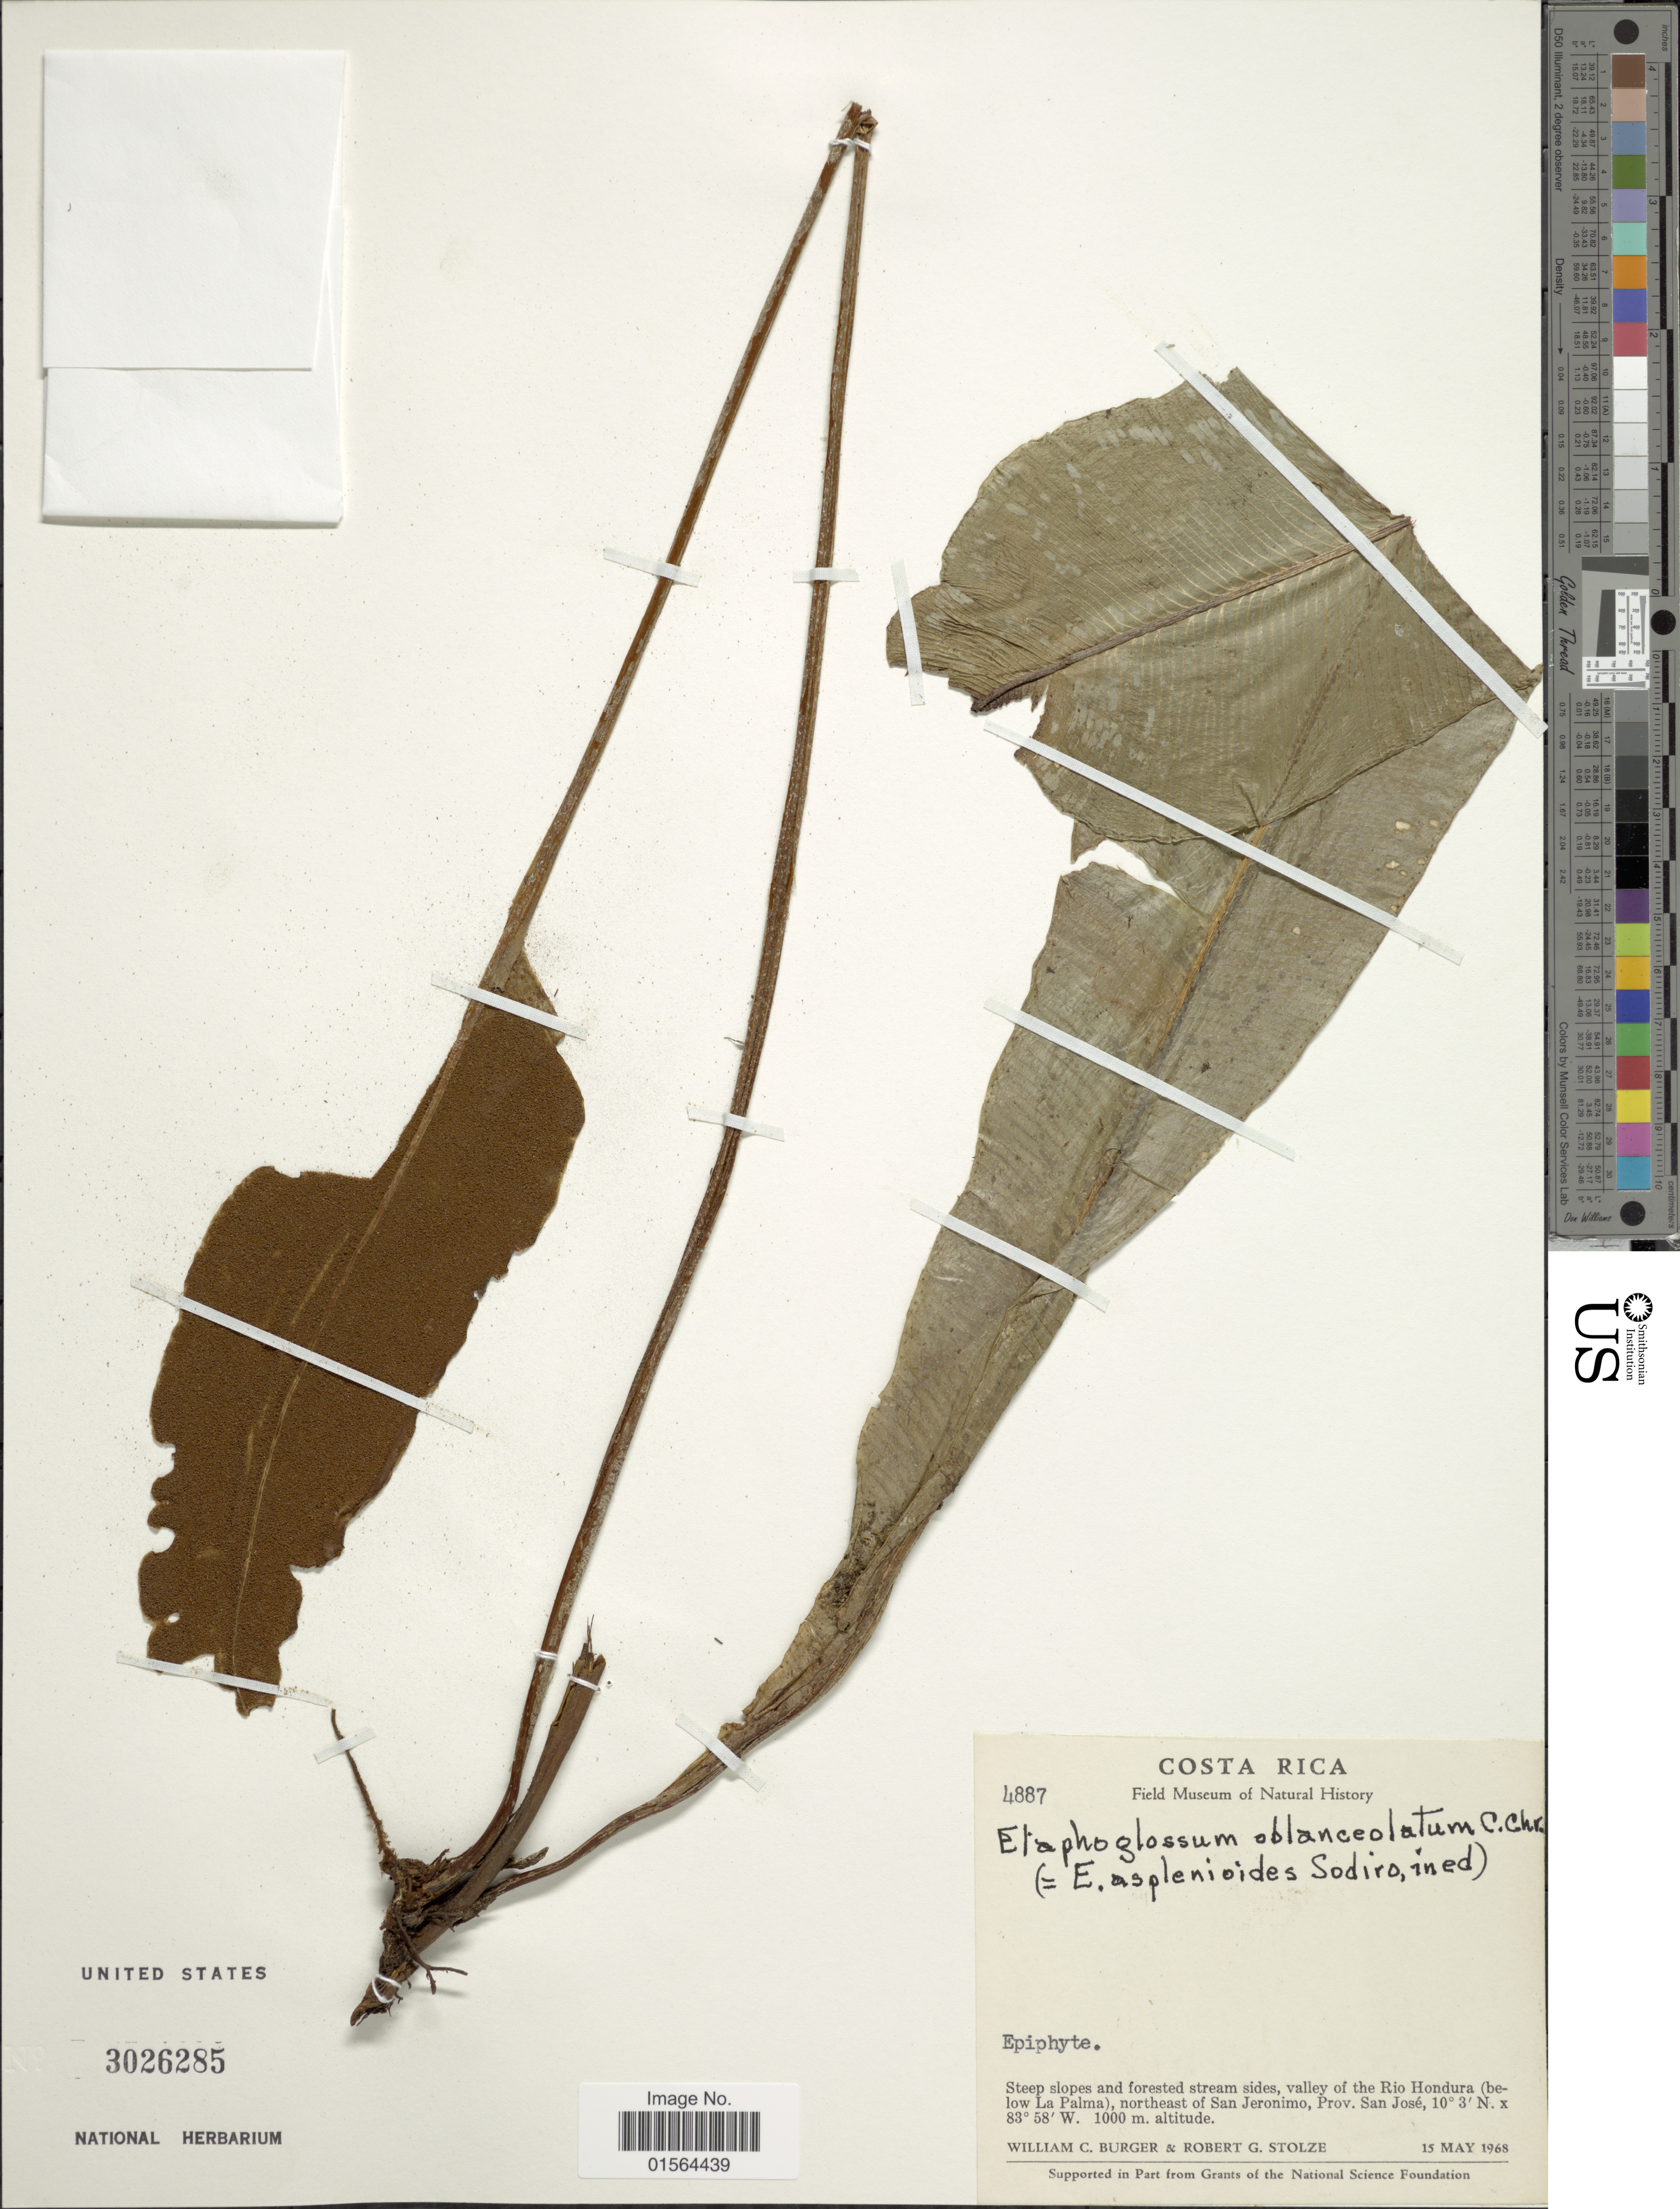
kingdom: Plantae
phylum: Tracheophyta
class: Polypodiopsida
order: Polypodiales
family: Dryopteridaceae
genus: Elaphoglossum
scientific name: Elaphoglossum oblanceolatum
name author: C. Chr.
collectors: W. Burger & R. G. Stolze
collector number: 4887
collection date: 1968-05-15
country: Costa Rica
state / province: San José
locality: Valley of the Rio Hondura (below La Palma), northeast of San Jeronimo, Prov. San Jose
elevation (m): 1000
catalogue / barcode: US 3026285